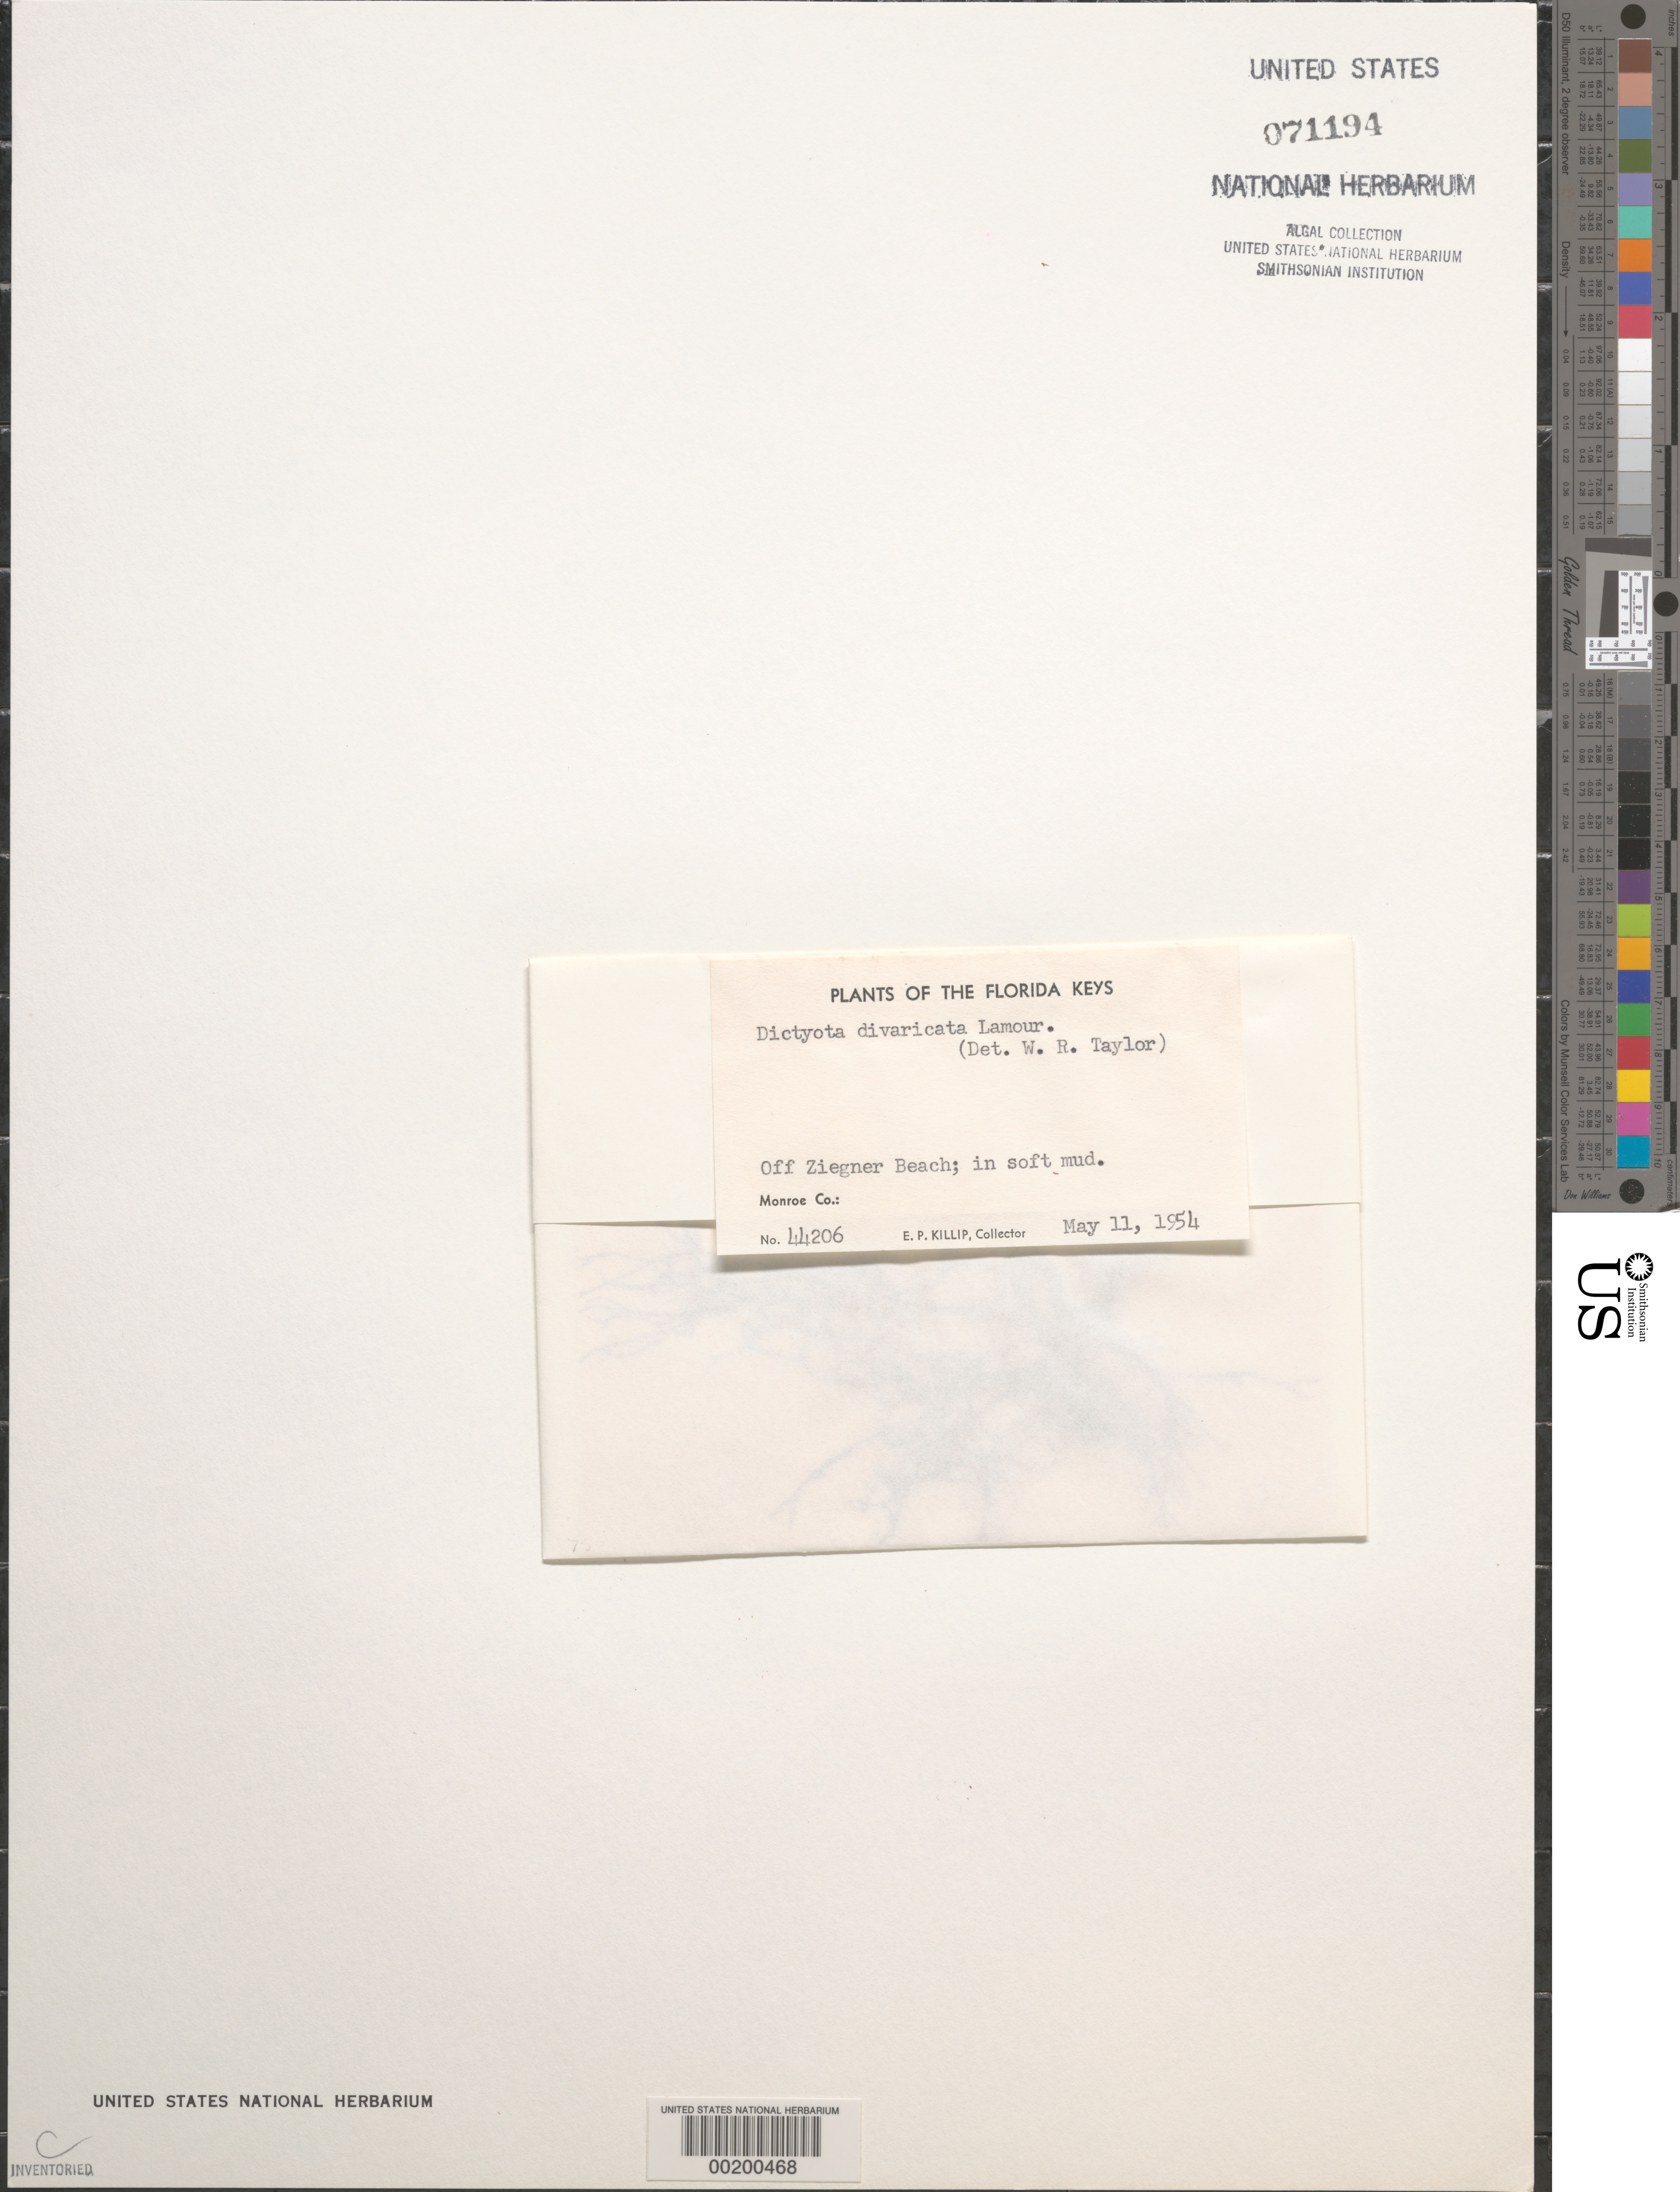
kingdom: Chromista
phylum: Ochrophyta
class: Phaeophyceae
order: Dictyotales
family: Dictyotaceae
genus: Dictyota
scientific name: Dictyota divaricata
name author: J.V.Lamouroux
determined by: Taylor, William R.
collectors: E. P. Killip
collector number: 44206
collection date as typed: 11 May 1954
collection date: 1954-05-11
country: United States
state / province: Florida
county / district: Monroe County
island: Big Pine Key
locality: Off Ziegner Beach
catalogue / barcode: US 71194